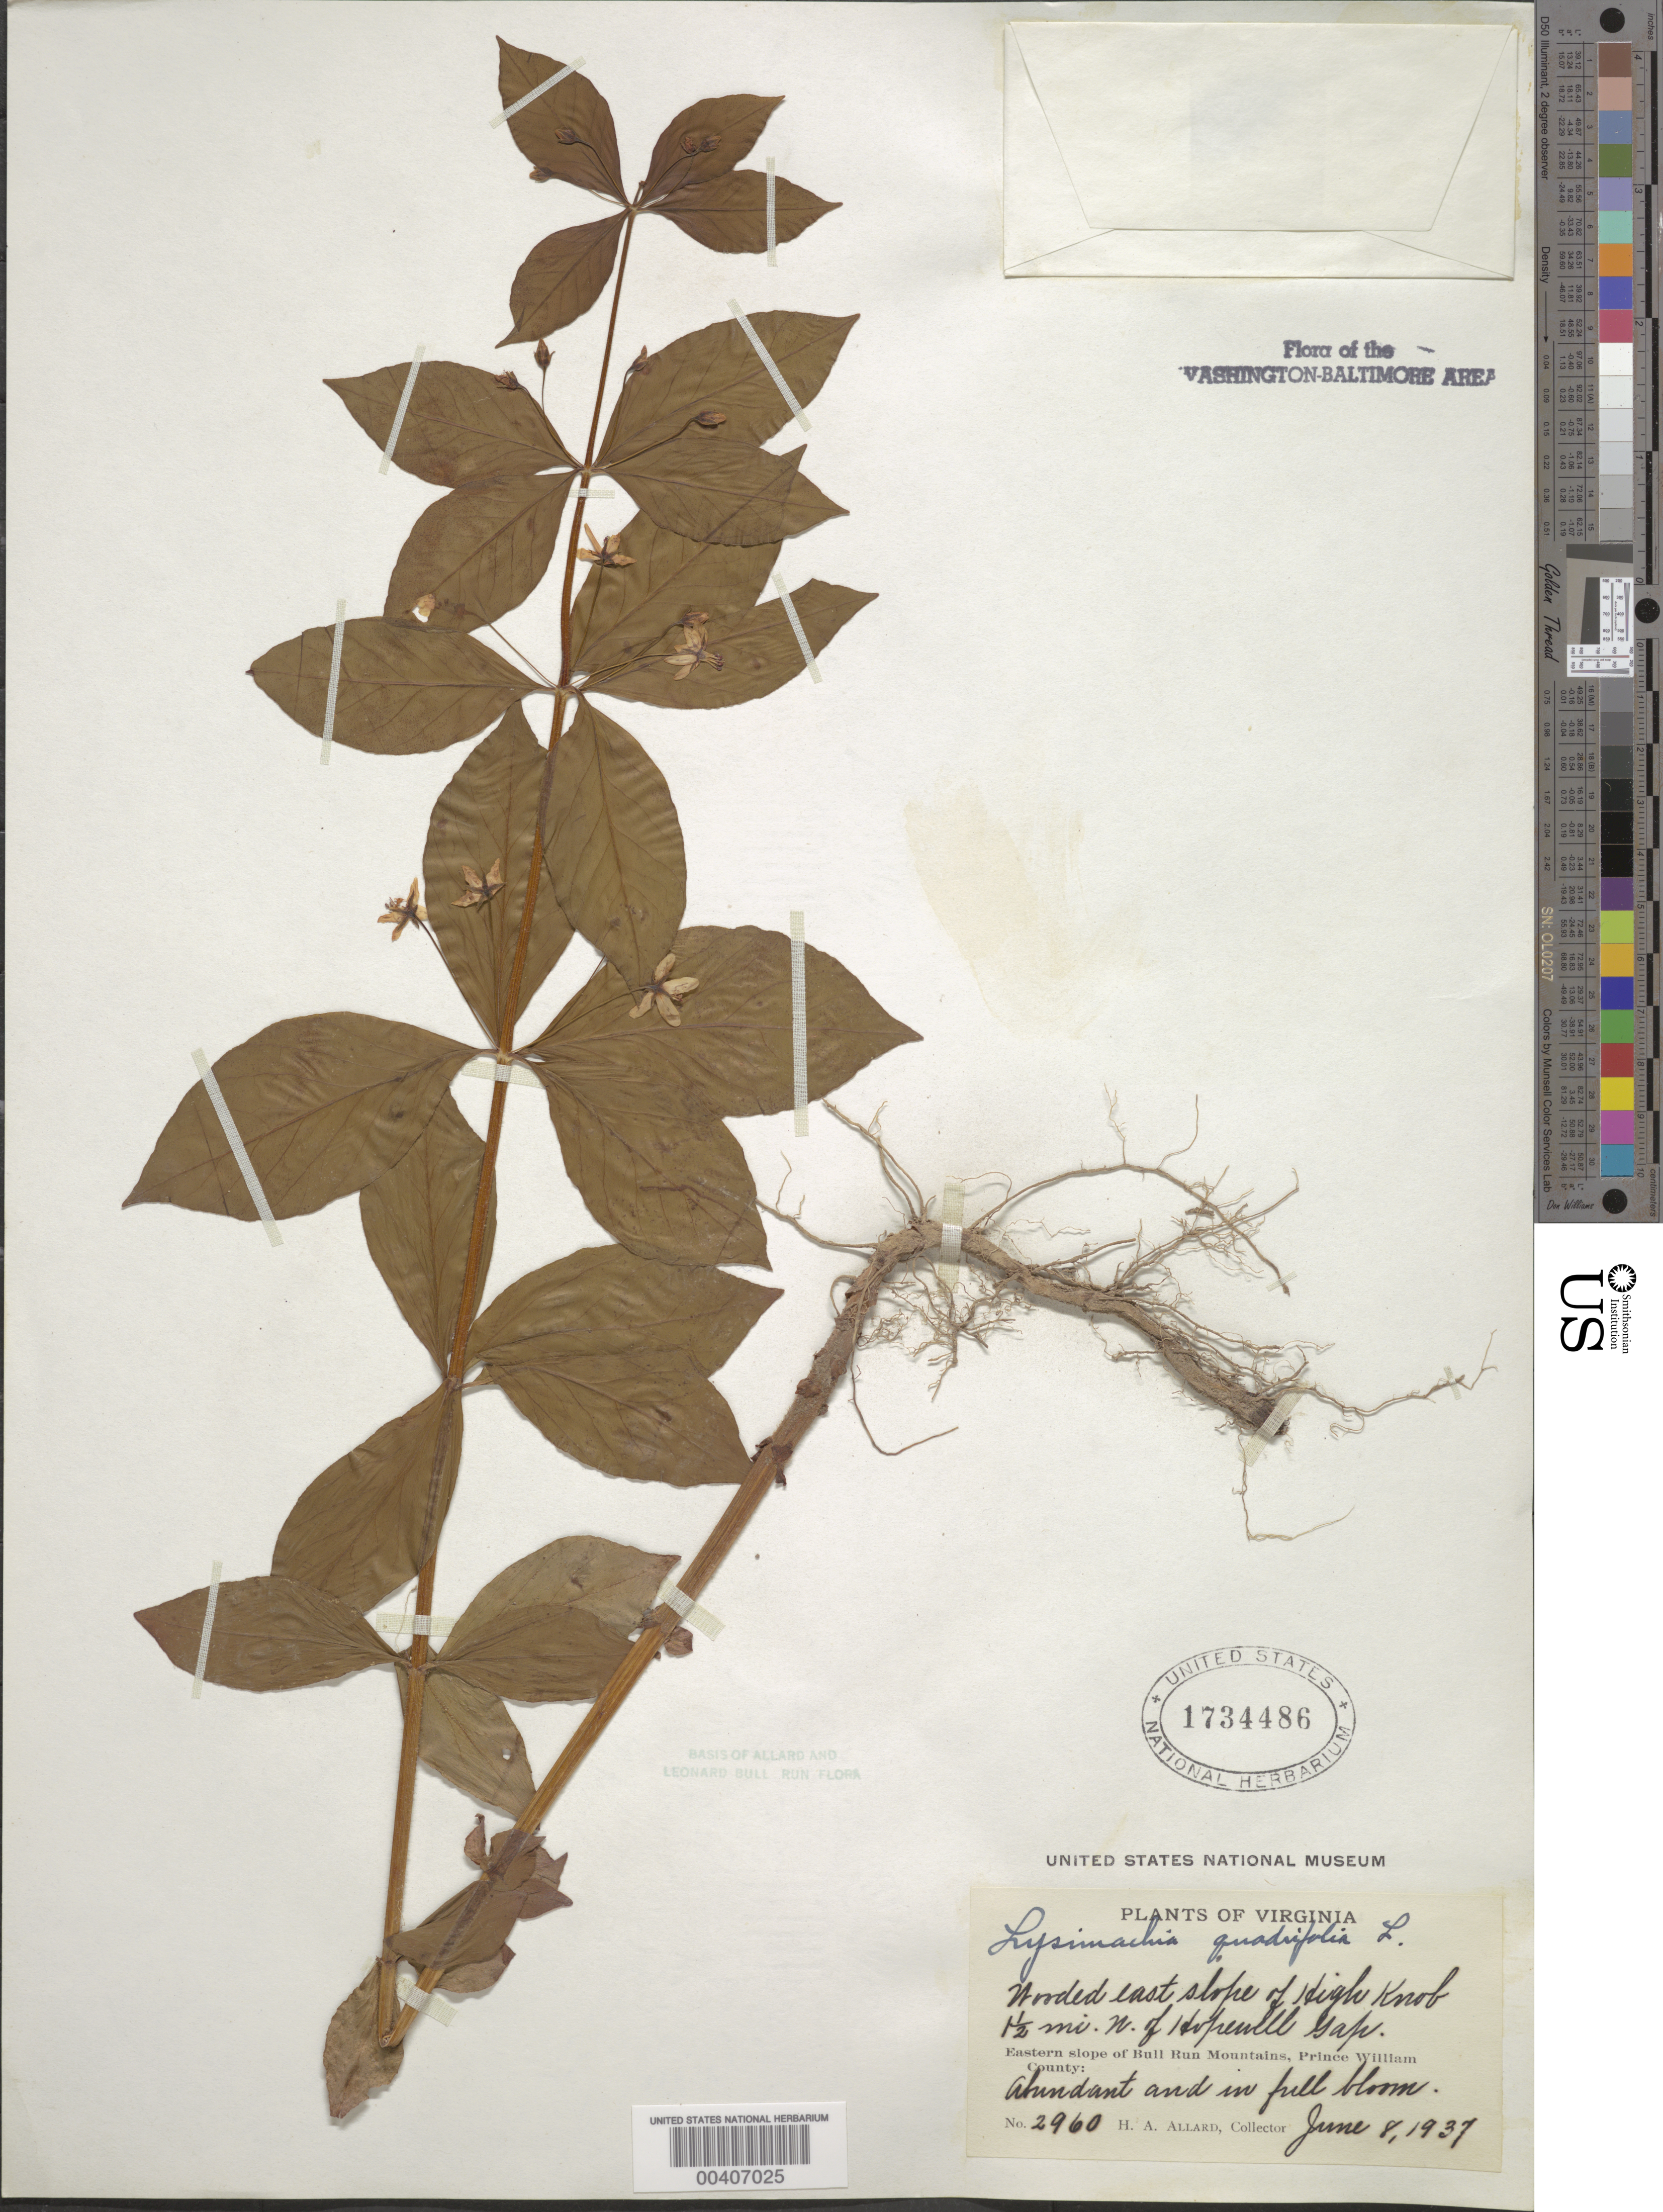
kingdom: Plantae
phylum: Tracheophyta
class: Magnoliopsida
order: Ericales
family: Primulaceae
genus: Lysimachia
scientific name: Lysimachia quadrifolia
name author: L.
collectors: H. A. Allard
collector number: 2960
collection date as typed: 08 Jun 1937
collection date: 1937-06-08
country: United States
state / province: Virginia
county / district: Fauquier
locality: East slope of High Knob, north of Hopewell Gap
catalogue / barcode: US 1734486